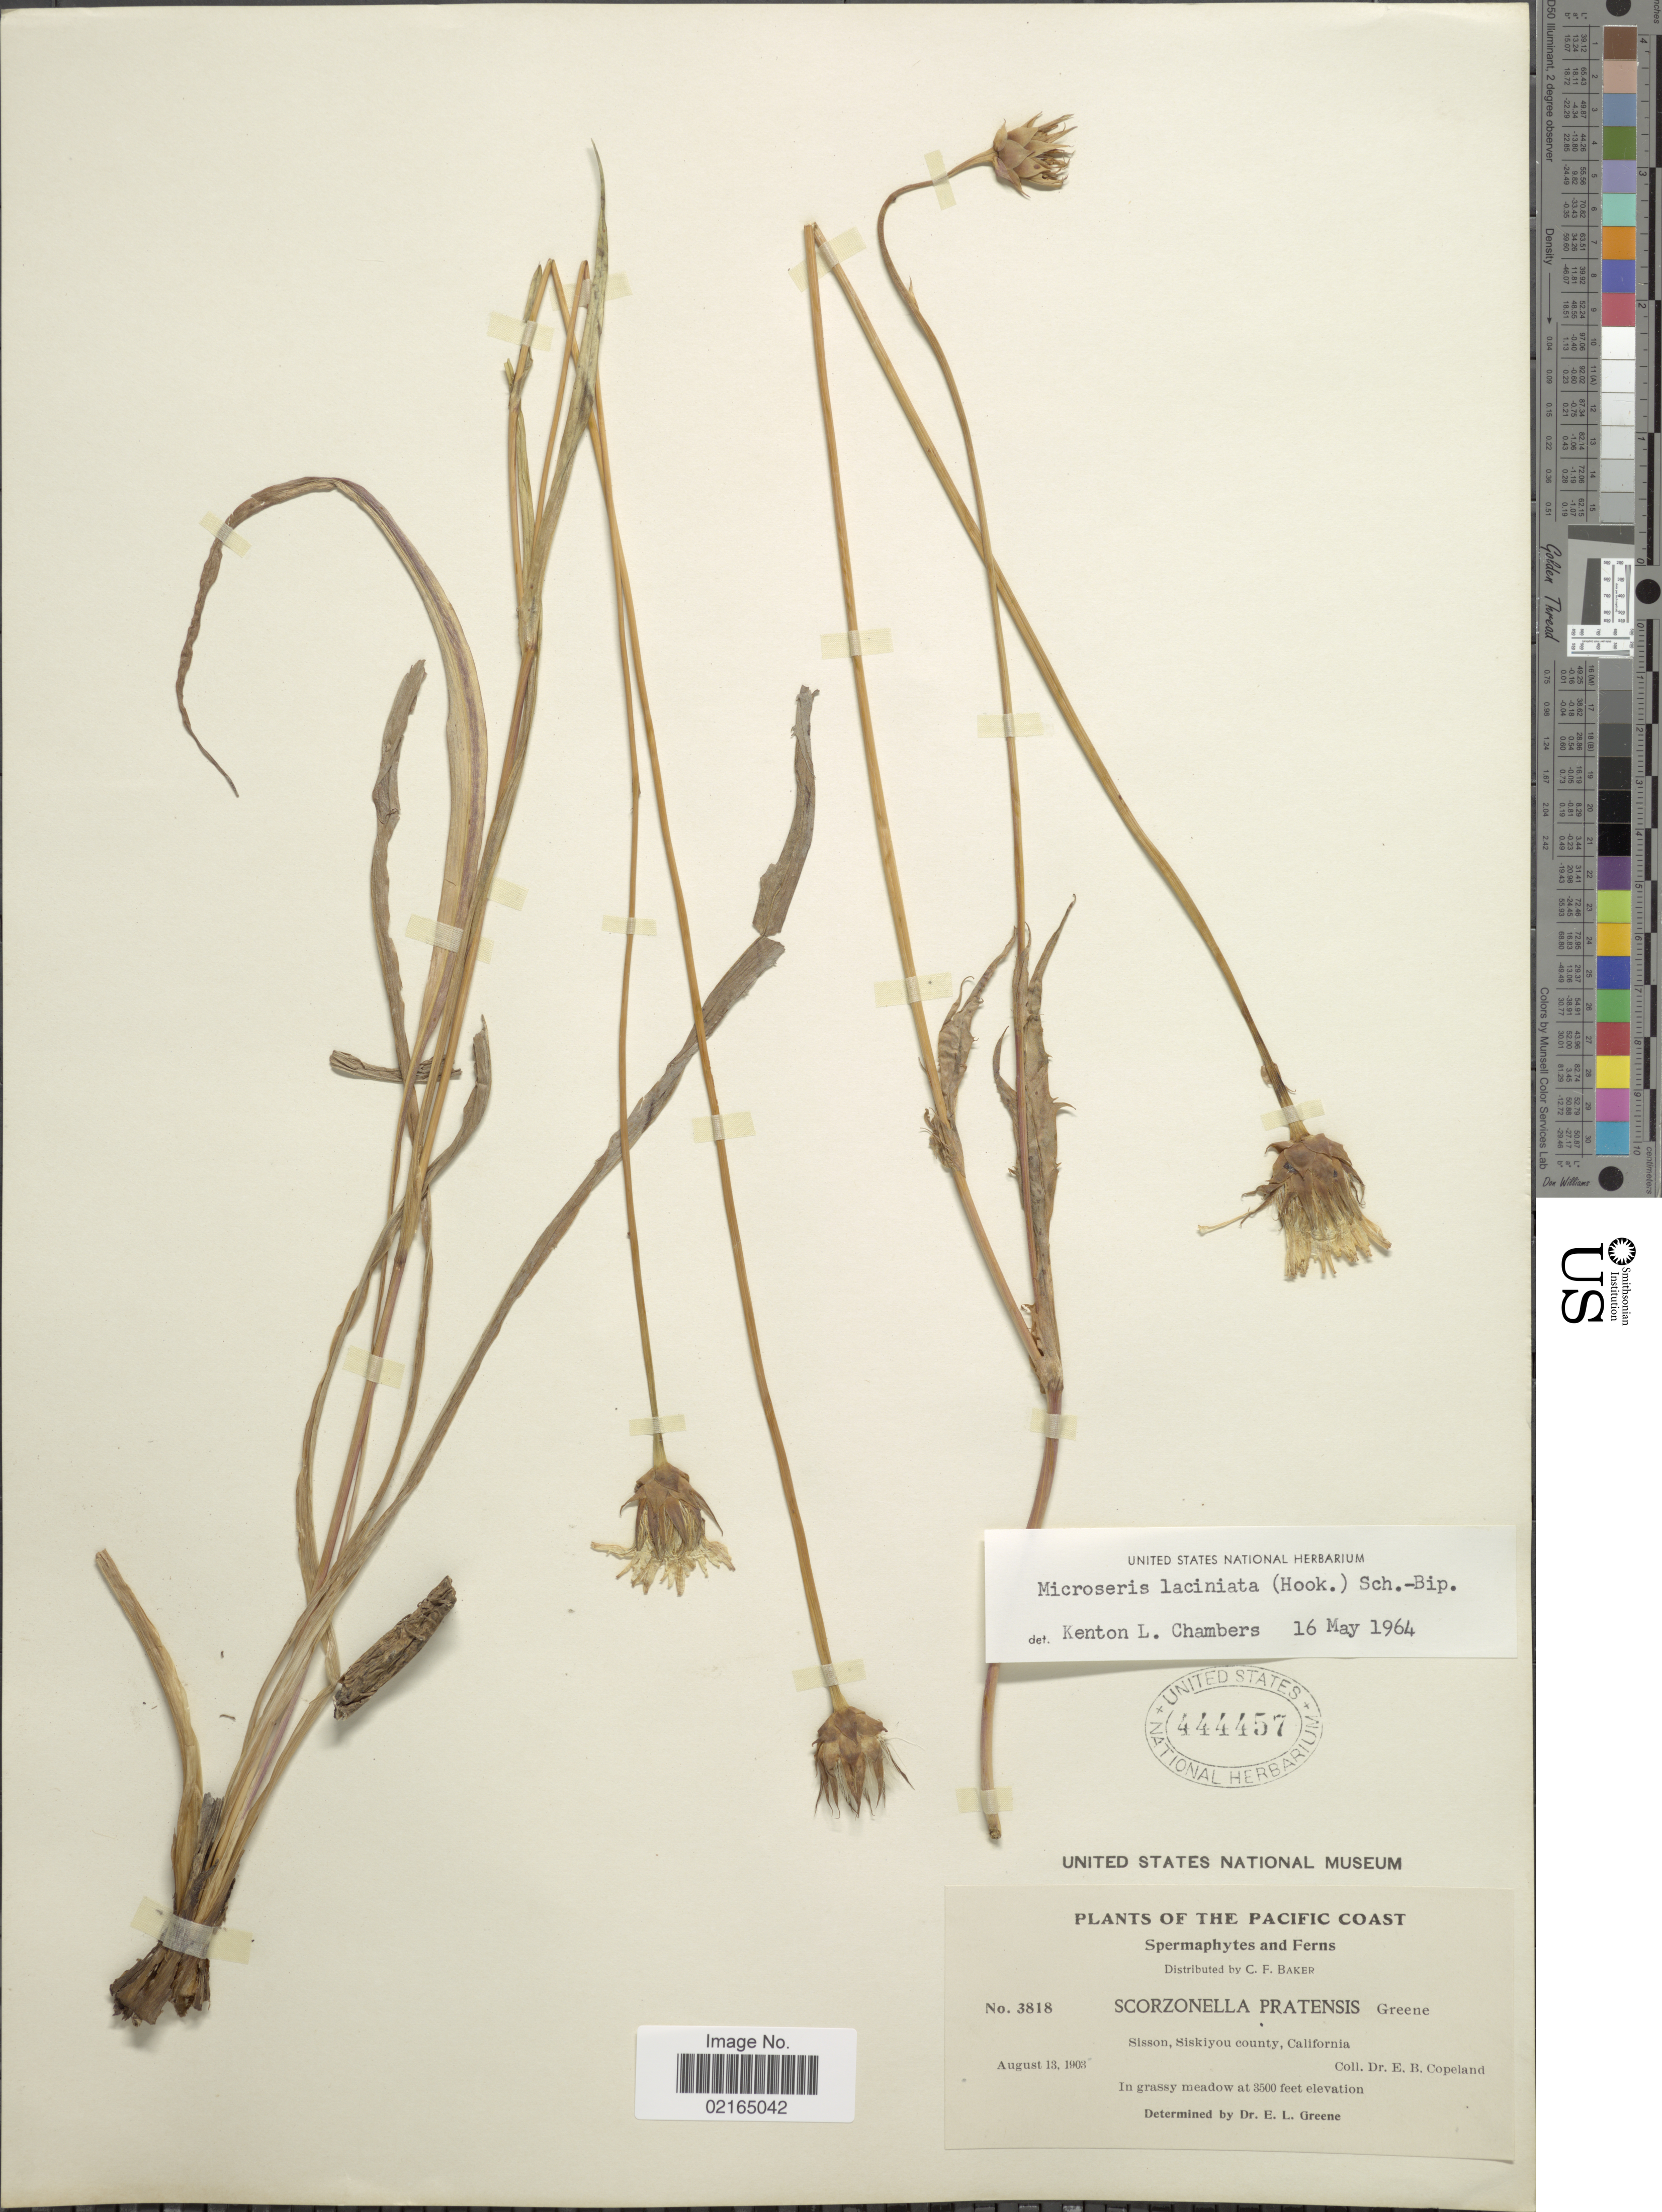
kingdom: Plantae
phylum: Tracheophyta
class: Magnoliopsida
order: Asterales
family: Asteraceae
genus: Microseris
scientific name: Microseris laciniata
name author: (Hook.) Sch. Bip.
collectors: E. B. Copeland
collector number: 3818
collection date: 1903-08-13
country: United States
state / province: California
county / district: Siskiyou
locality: Pacific Coast, Sisson, Siskiyou county.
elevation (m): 1067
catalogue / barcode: US 444457